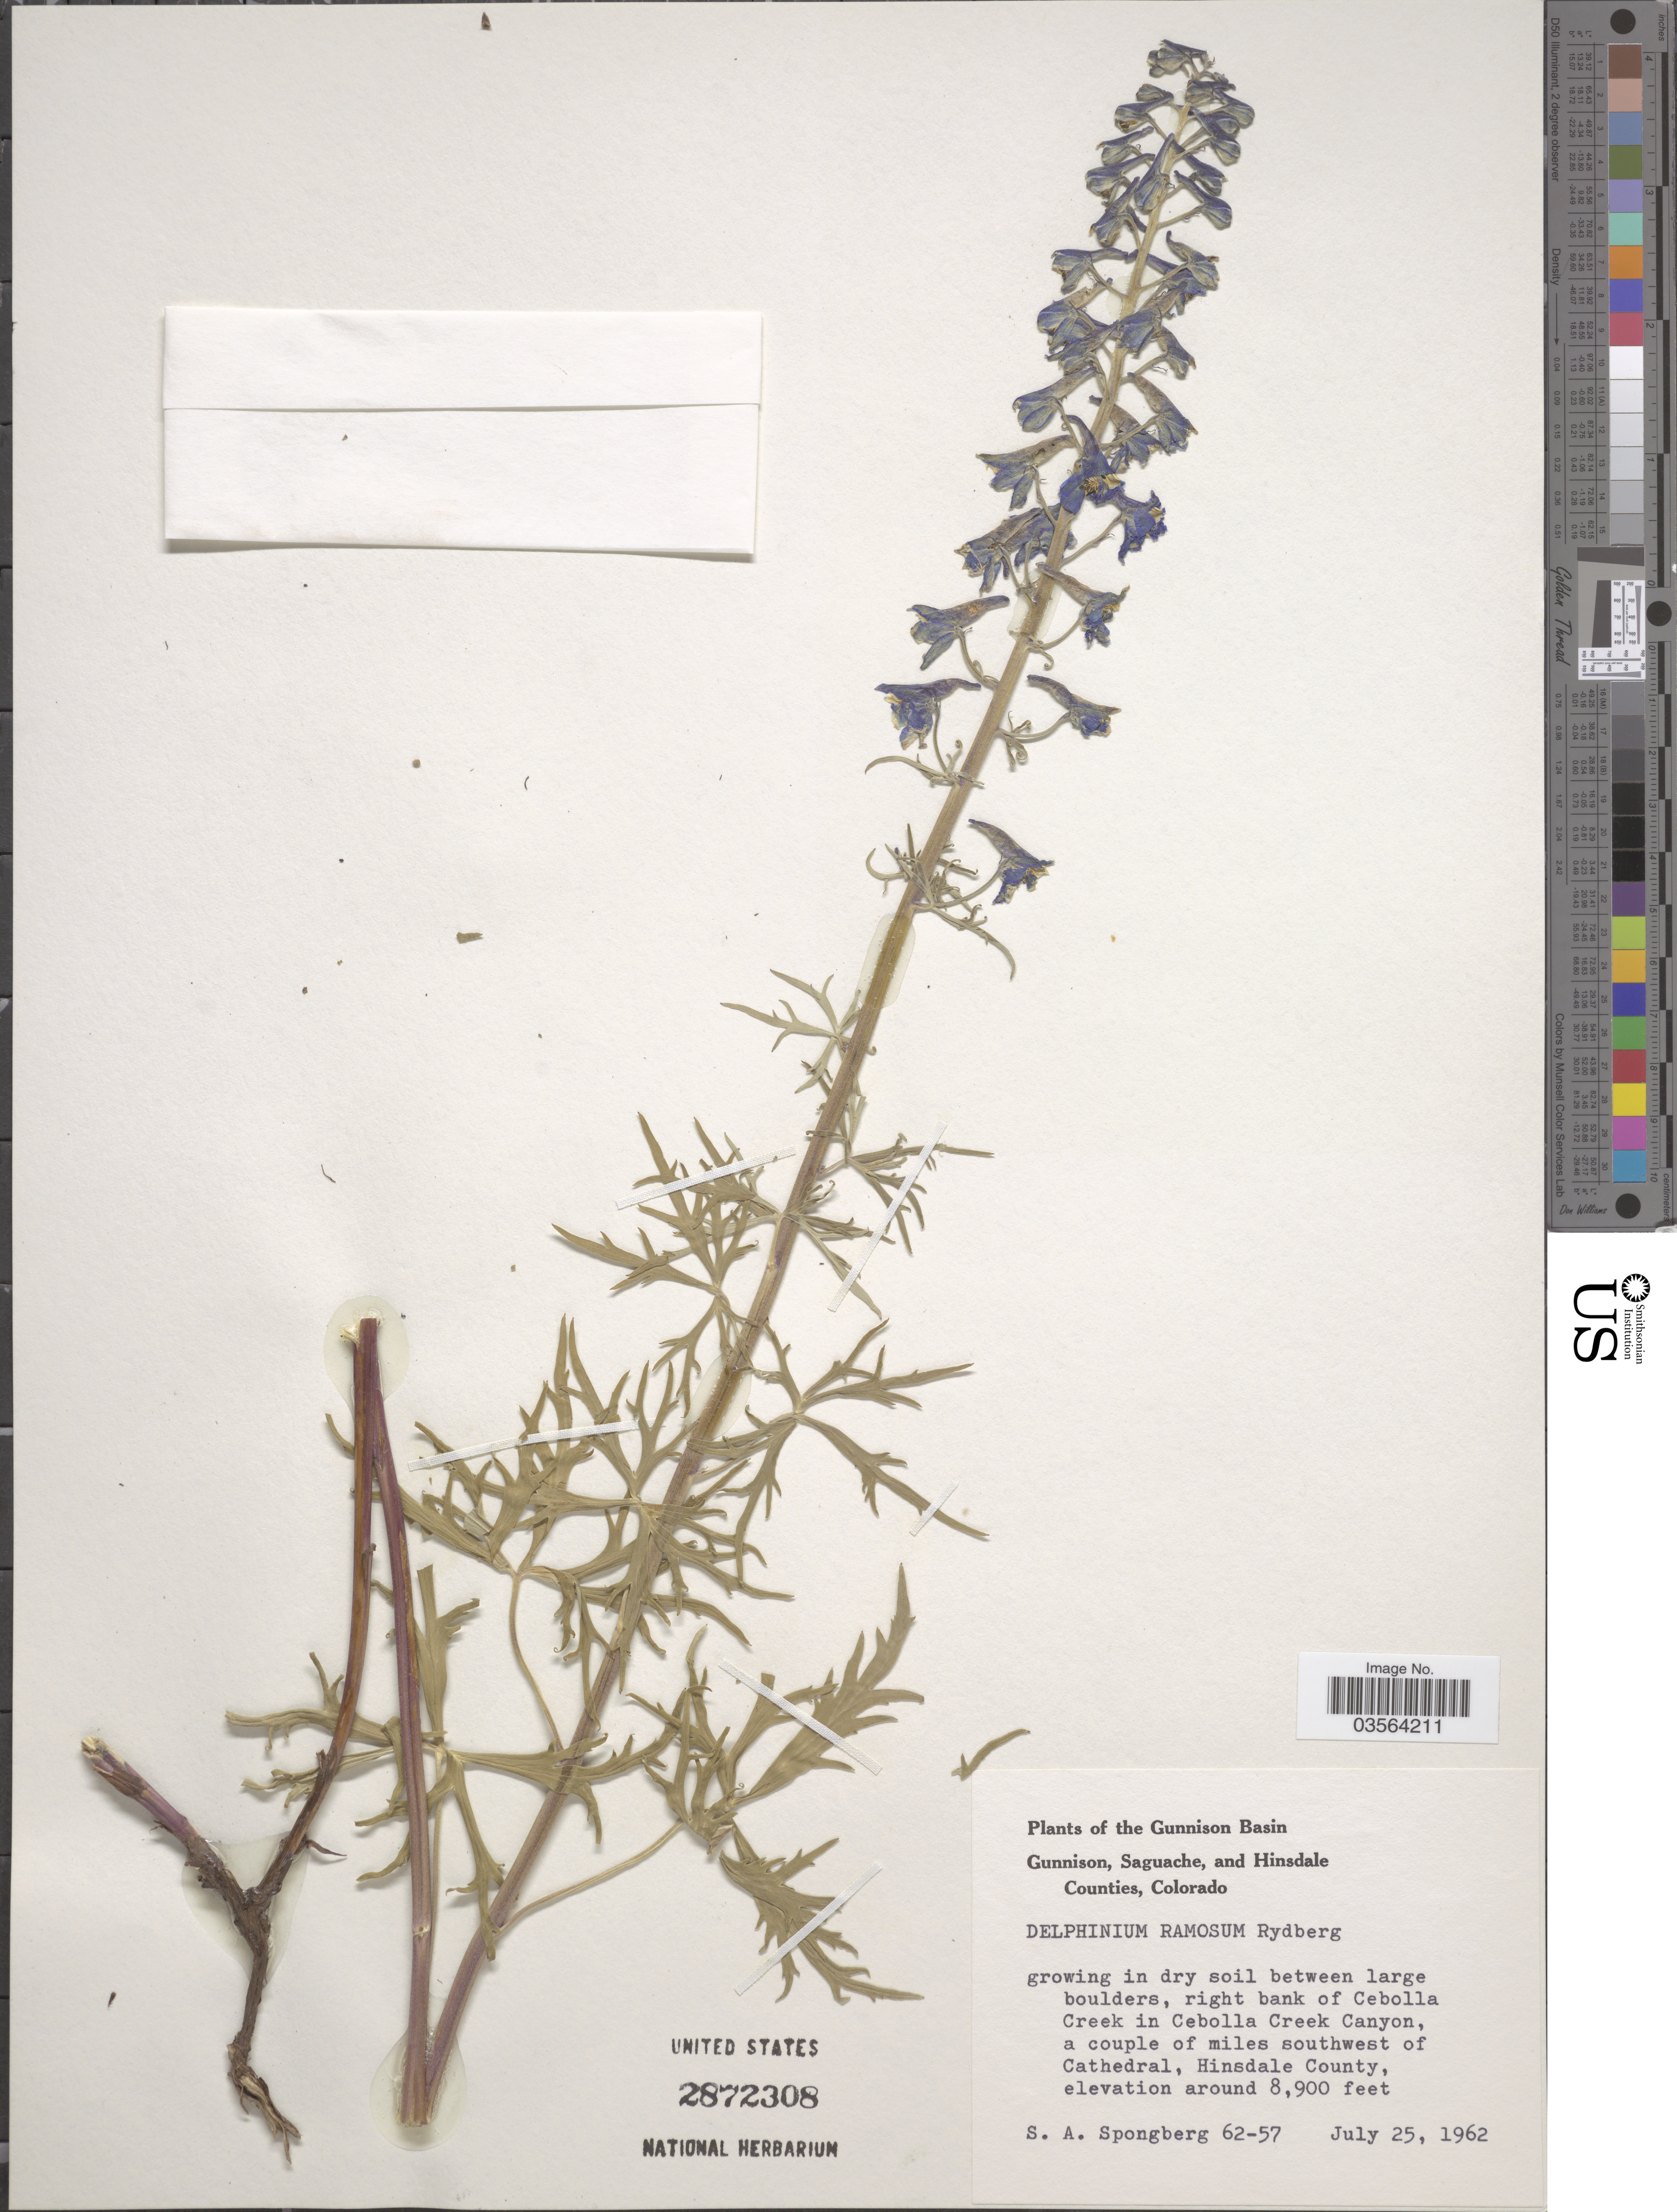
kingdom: Plantae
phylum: Tracheophyta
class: Magnoliopsida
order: Ranunculales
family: Ranunculaceae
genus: Delphinium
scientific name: Delphinium ramosum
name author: Rydb.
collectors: S. A.Spongberg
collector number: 62-57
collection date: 1962-07-25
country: United States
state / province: Colorado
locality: The Gunnison Basin. Right bank of Cebolla Creek in Cebolla Creek Canyon, a couple of miles southwest of Cathedral, Hinsdale County.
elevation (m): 2713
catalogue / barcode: US 2872308